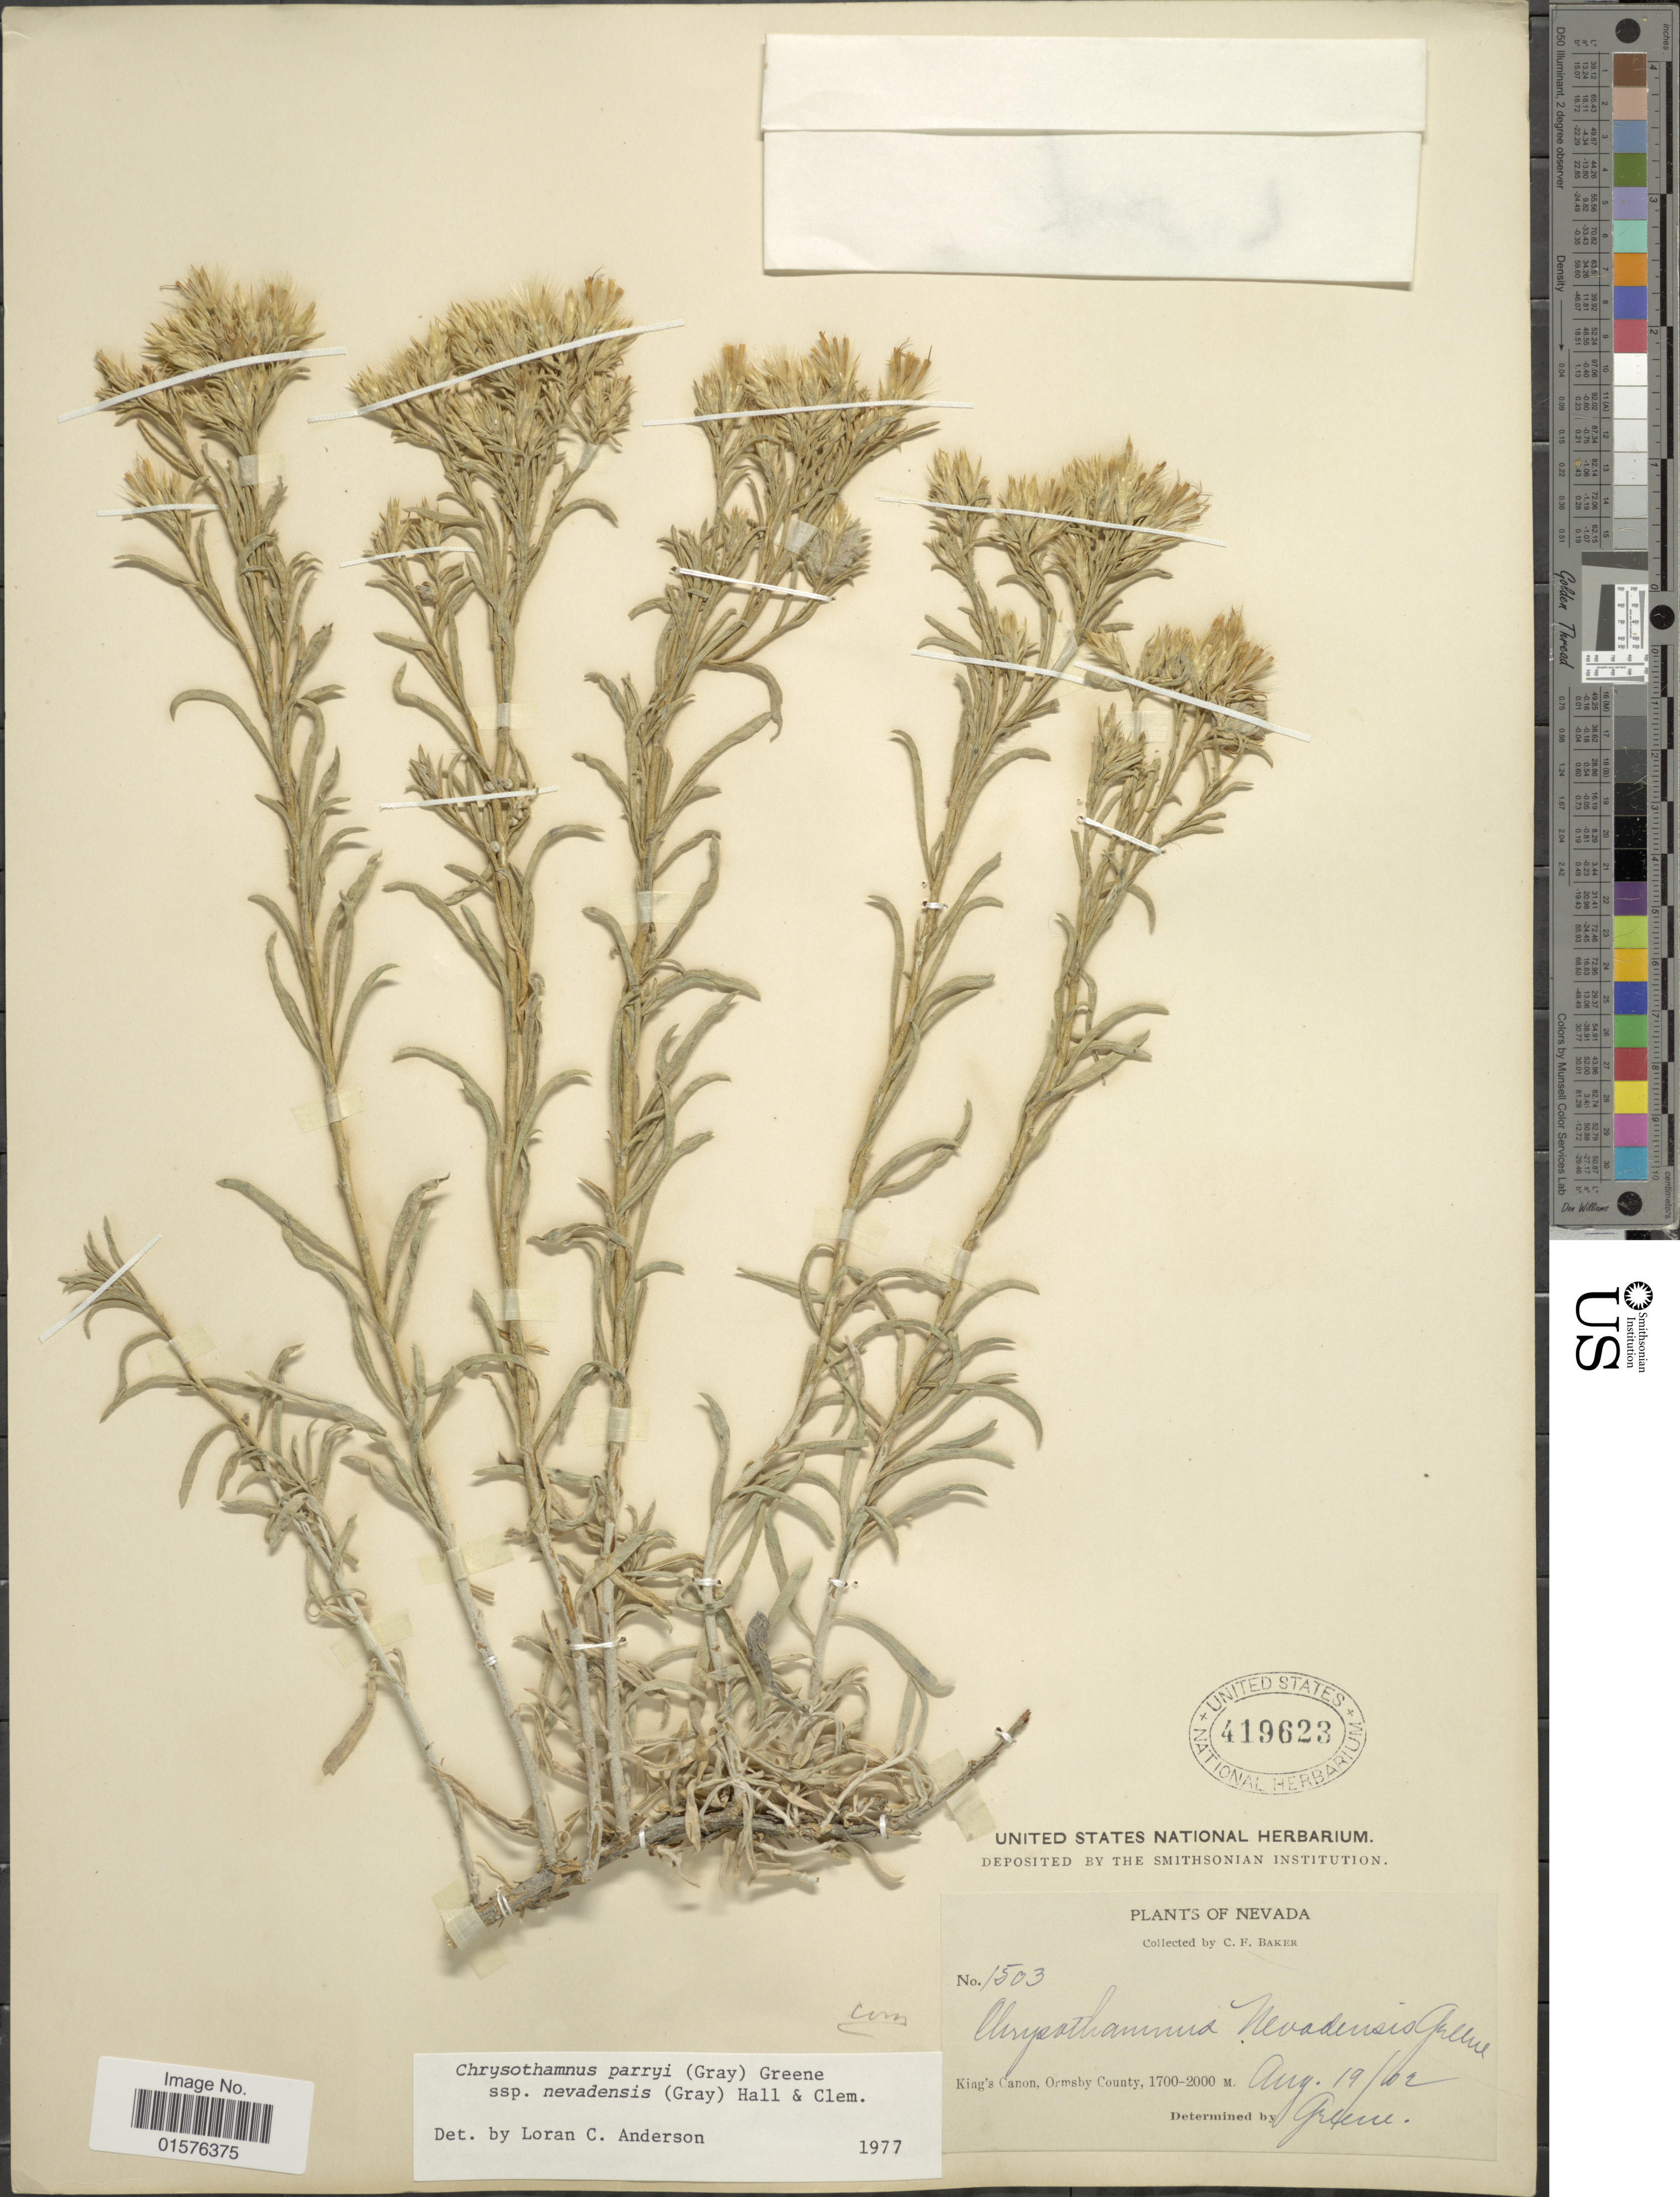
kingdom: Plantae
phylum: Tracheophyta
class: Magnoliopsida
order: Asterales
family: Asteraceae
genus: Ericameria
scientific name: Ericameria parryi var. nevadensis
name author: (A. Gray) G.L. Nesom & G.I. Baird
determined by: Urbatsch, Lowell E., Curator (LSU), Louisiana State University (UNITED STATES)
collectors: C. F. Baker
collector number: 1503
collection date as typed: Transcribed d/m/y: 19/8/2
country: United States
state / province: Nevada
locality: King's Canon, Ormsby County.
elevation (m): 1700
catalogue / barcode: US 419623